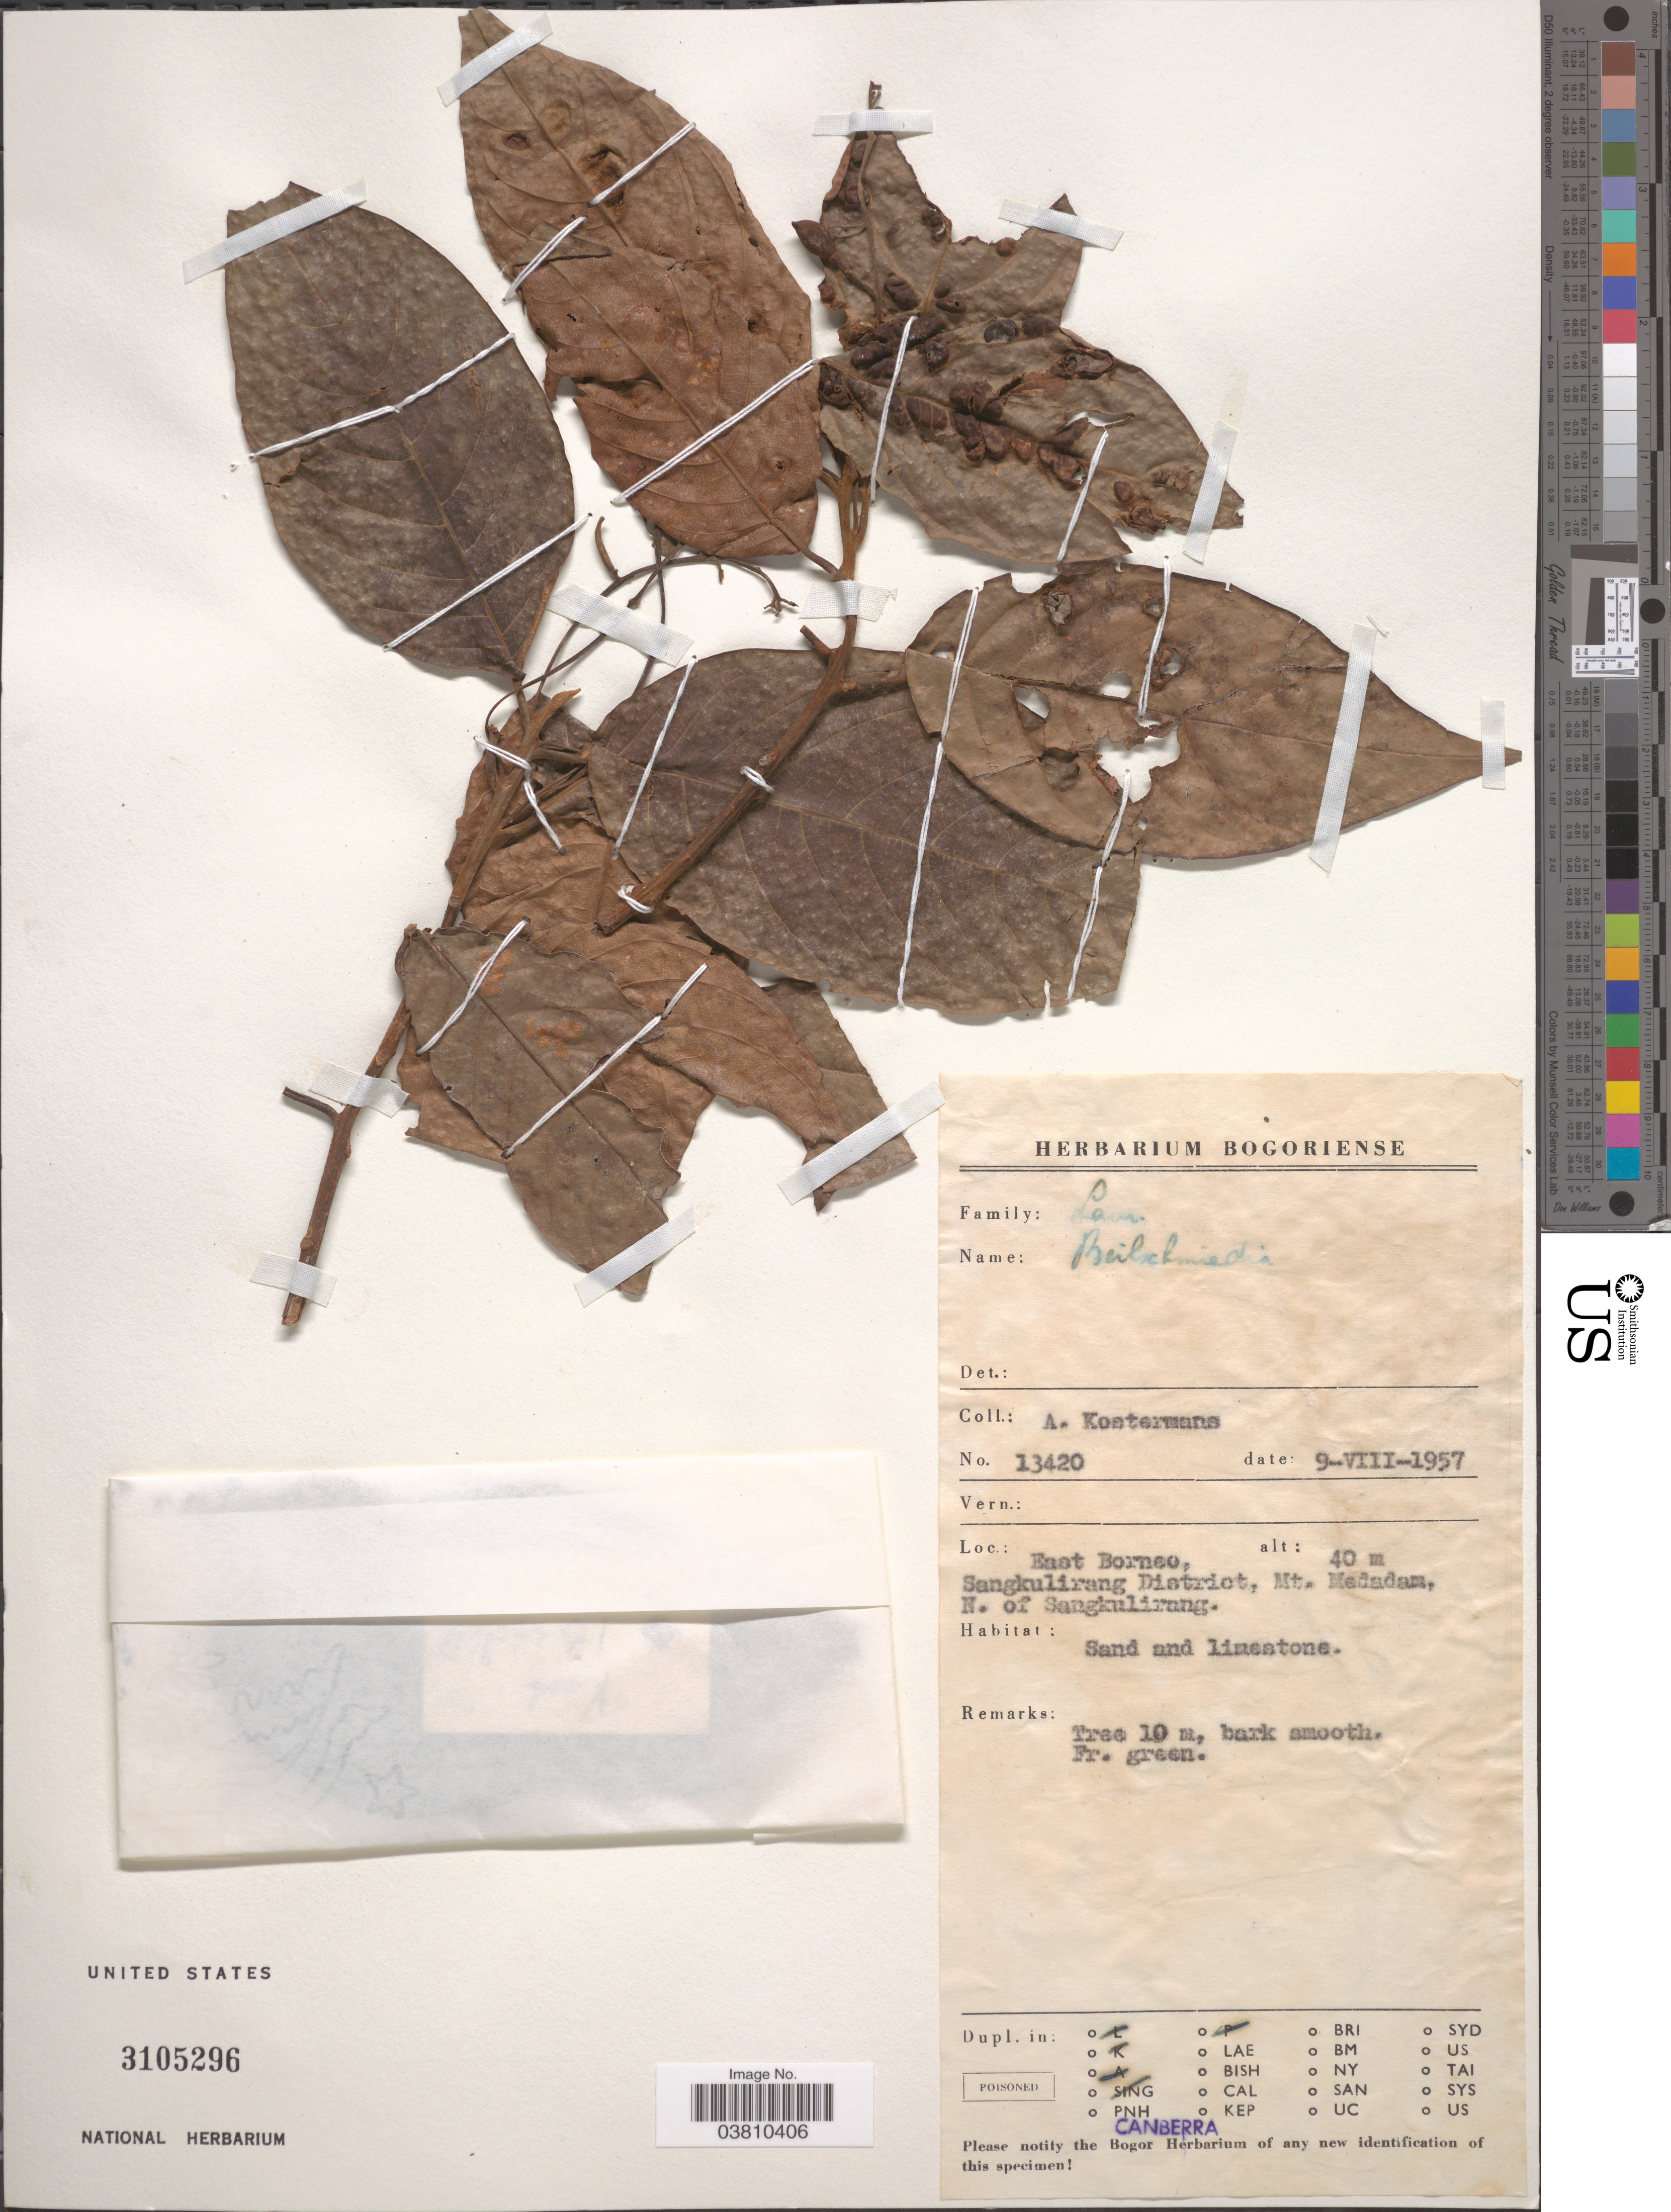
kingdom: Plantae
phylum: Tracheophyta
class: Magnoliopsida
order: Laurales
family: Lauraceae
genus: Beilschmiedia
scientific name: Beilschmiedia sp.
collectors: A. J. G. Kostermans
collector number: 13420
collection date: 1957-08-09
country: Indonesia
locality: East Borneo, Sangkulirang District, Mt. Medadam, N. of Sangkulirang.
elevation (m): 40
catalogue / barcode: US 3105296